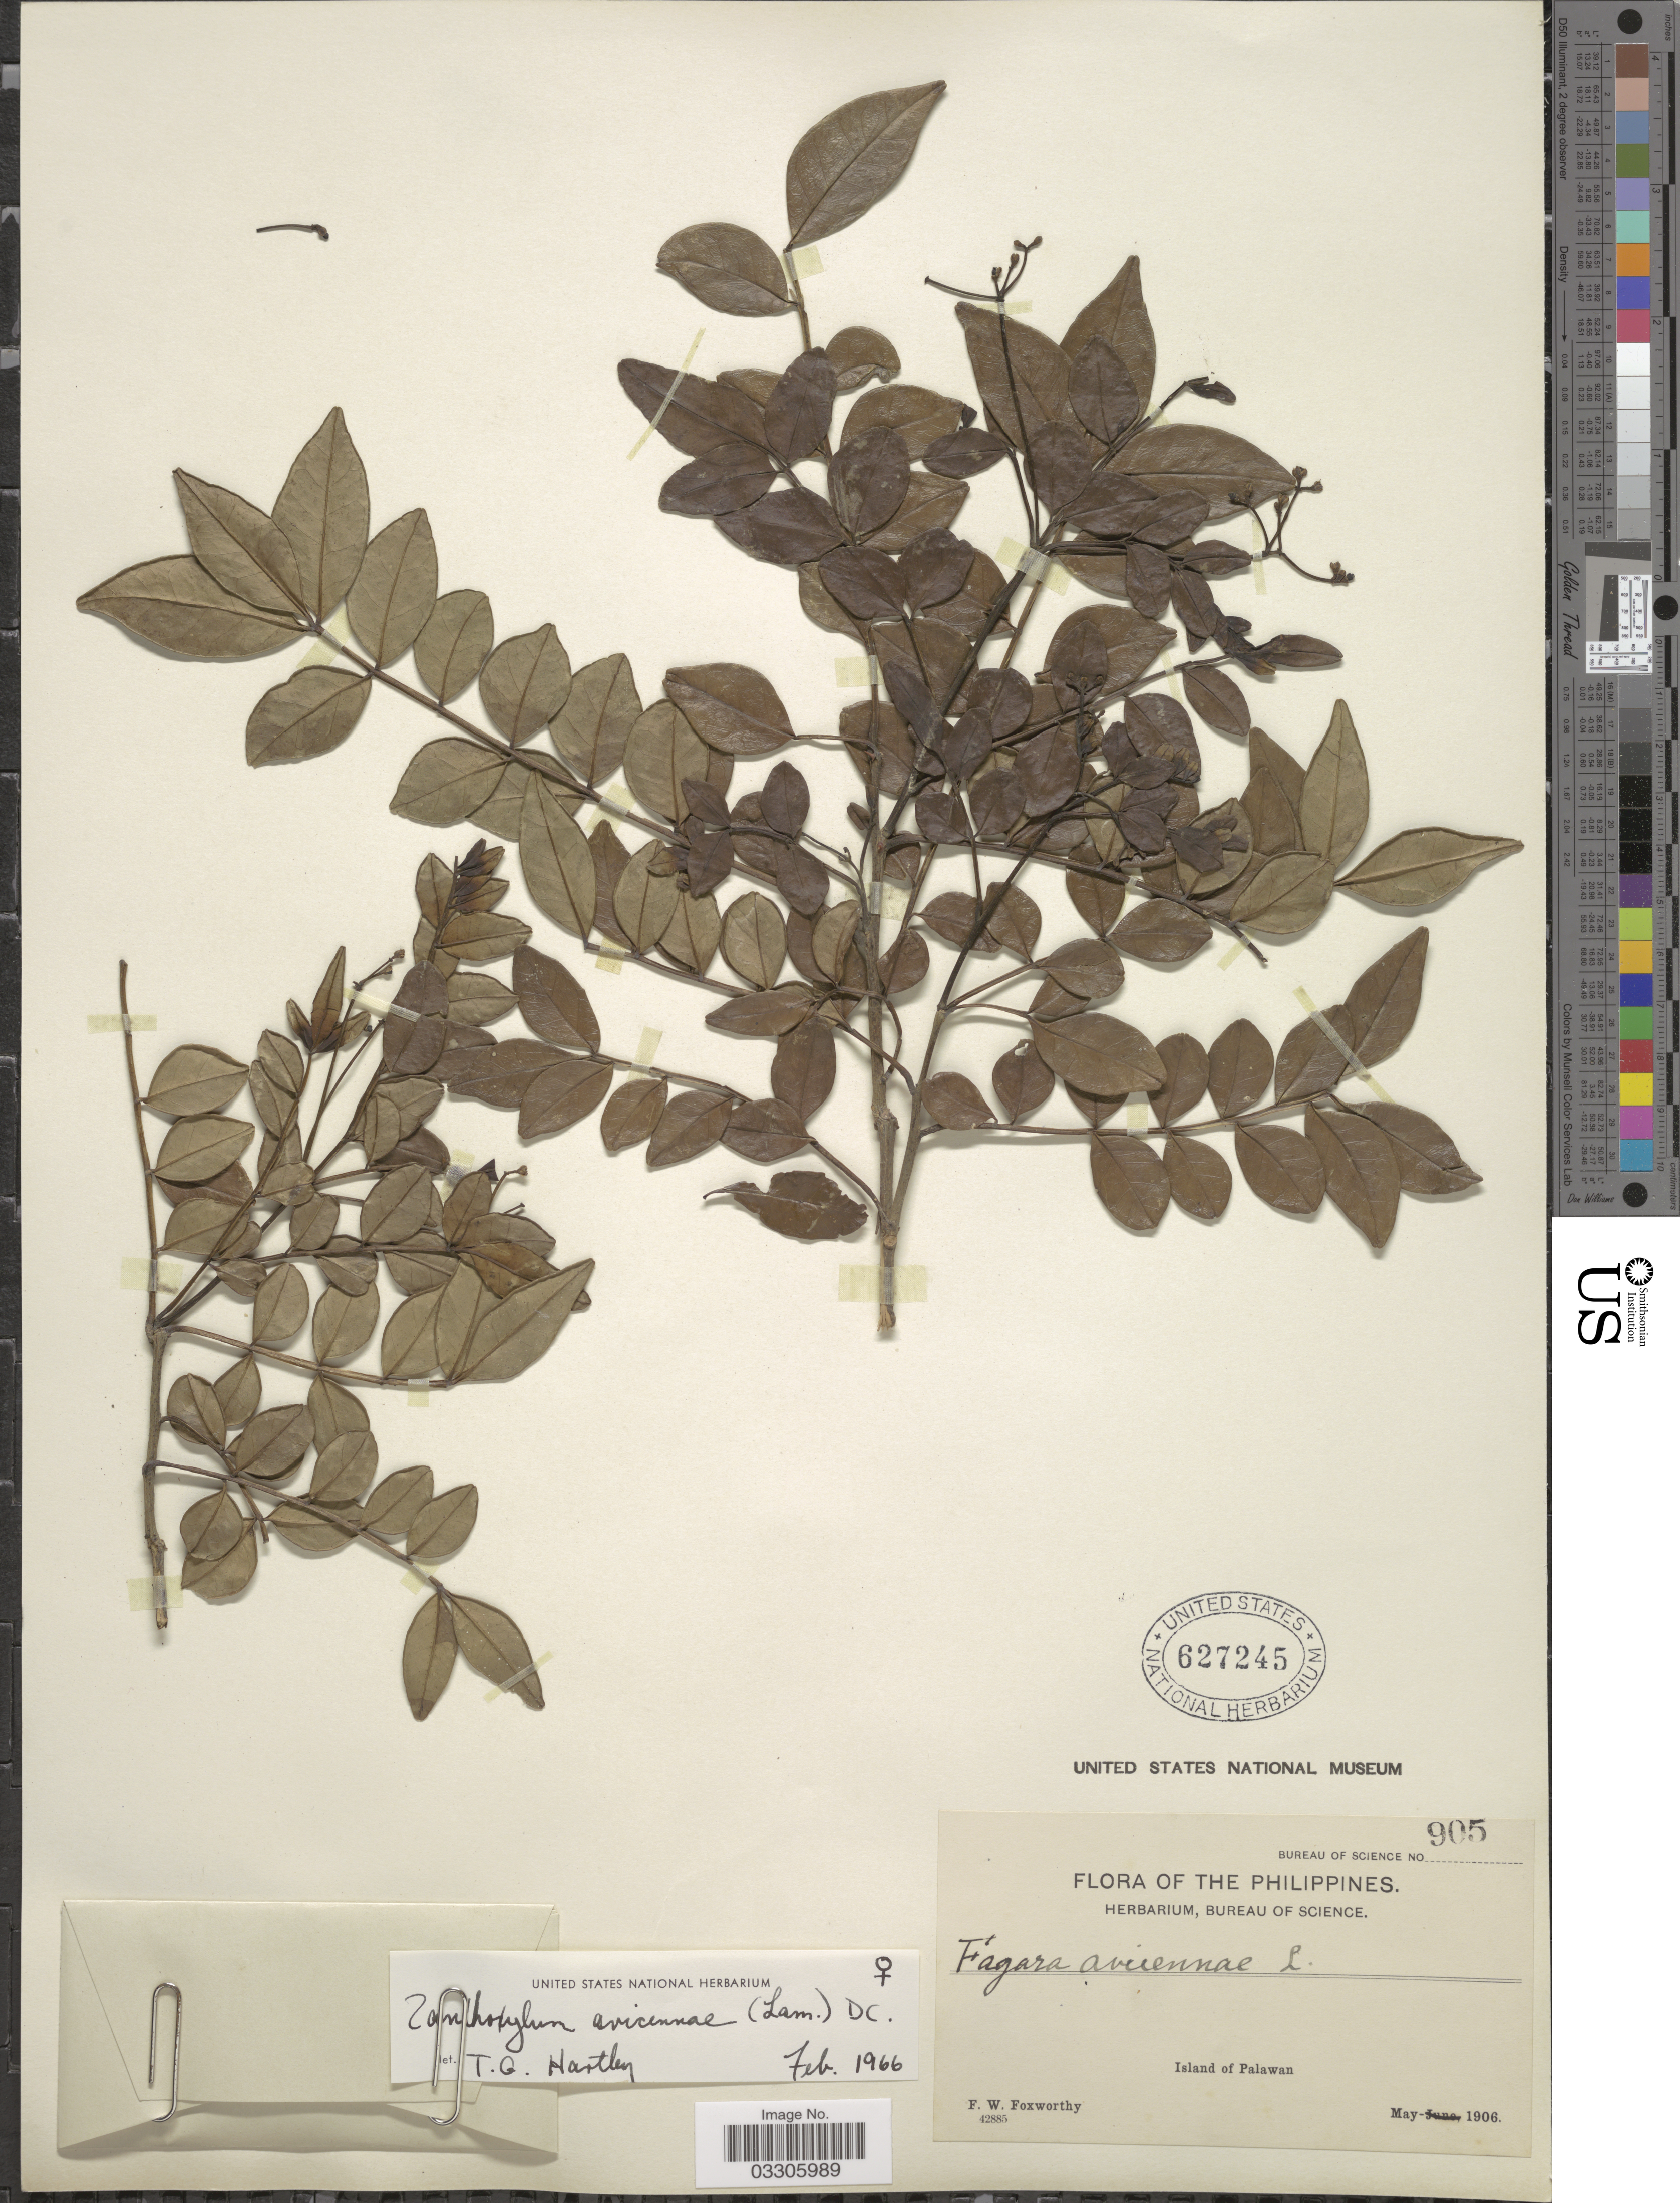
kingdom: Plantae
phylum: Tracheophyta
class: Magnoliopsida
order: Sapindales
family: Rutaceae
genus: Zanthoxylum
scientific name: Zanthoxylum avicennae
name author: (Lam.) DC.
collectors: F. W. Foxworthy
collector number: Bureau of Science 905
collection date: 1906-05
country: Philippines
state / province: Mimaropa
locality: Island of Palawan.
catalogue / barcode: US 627245